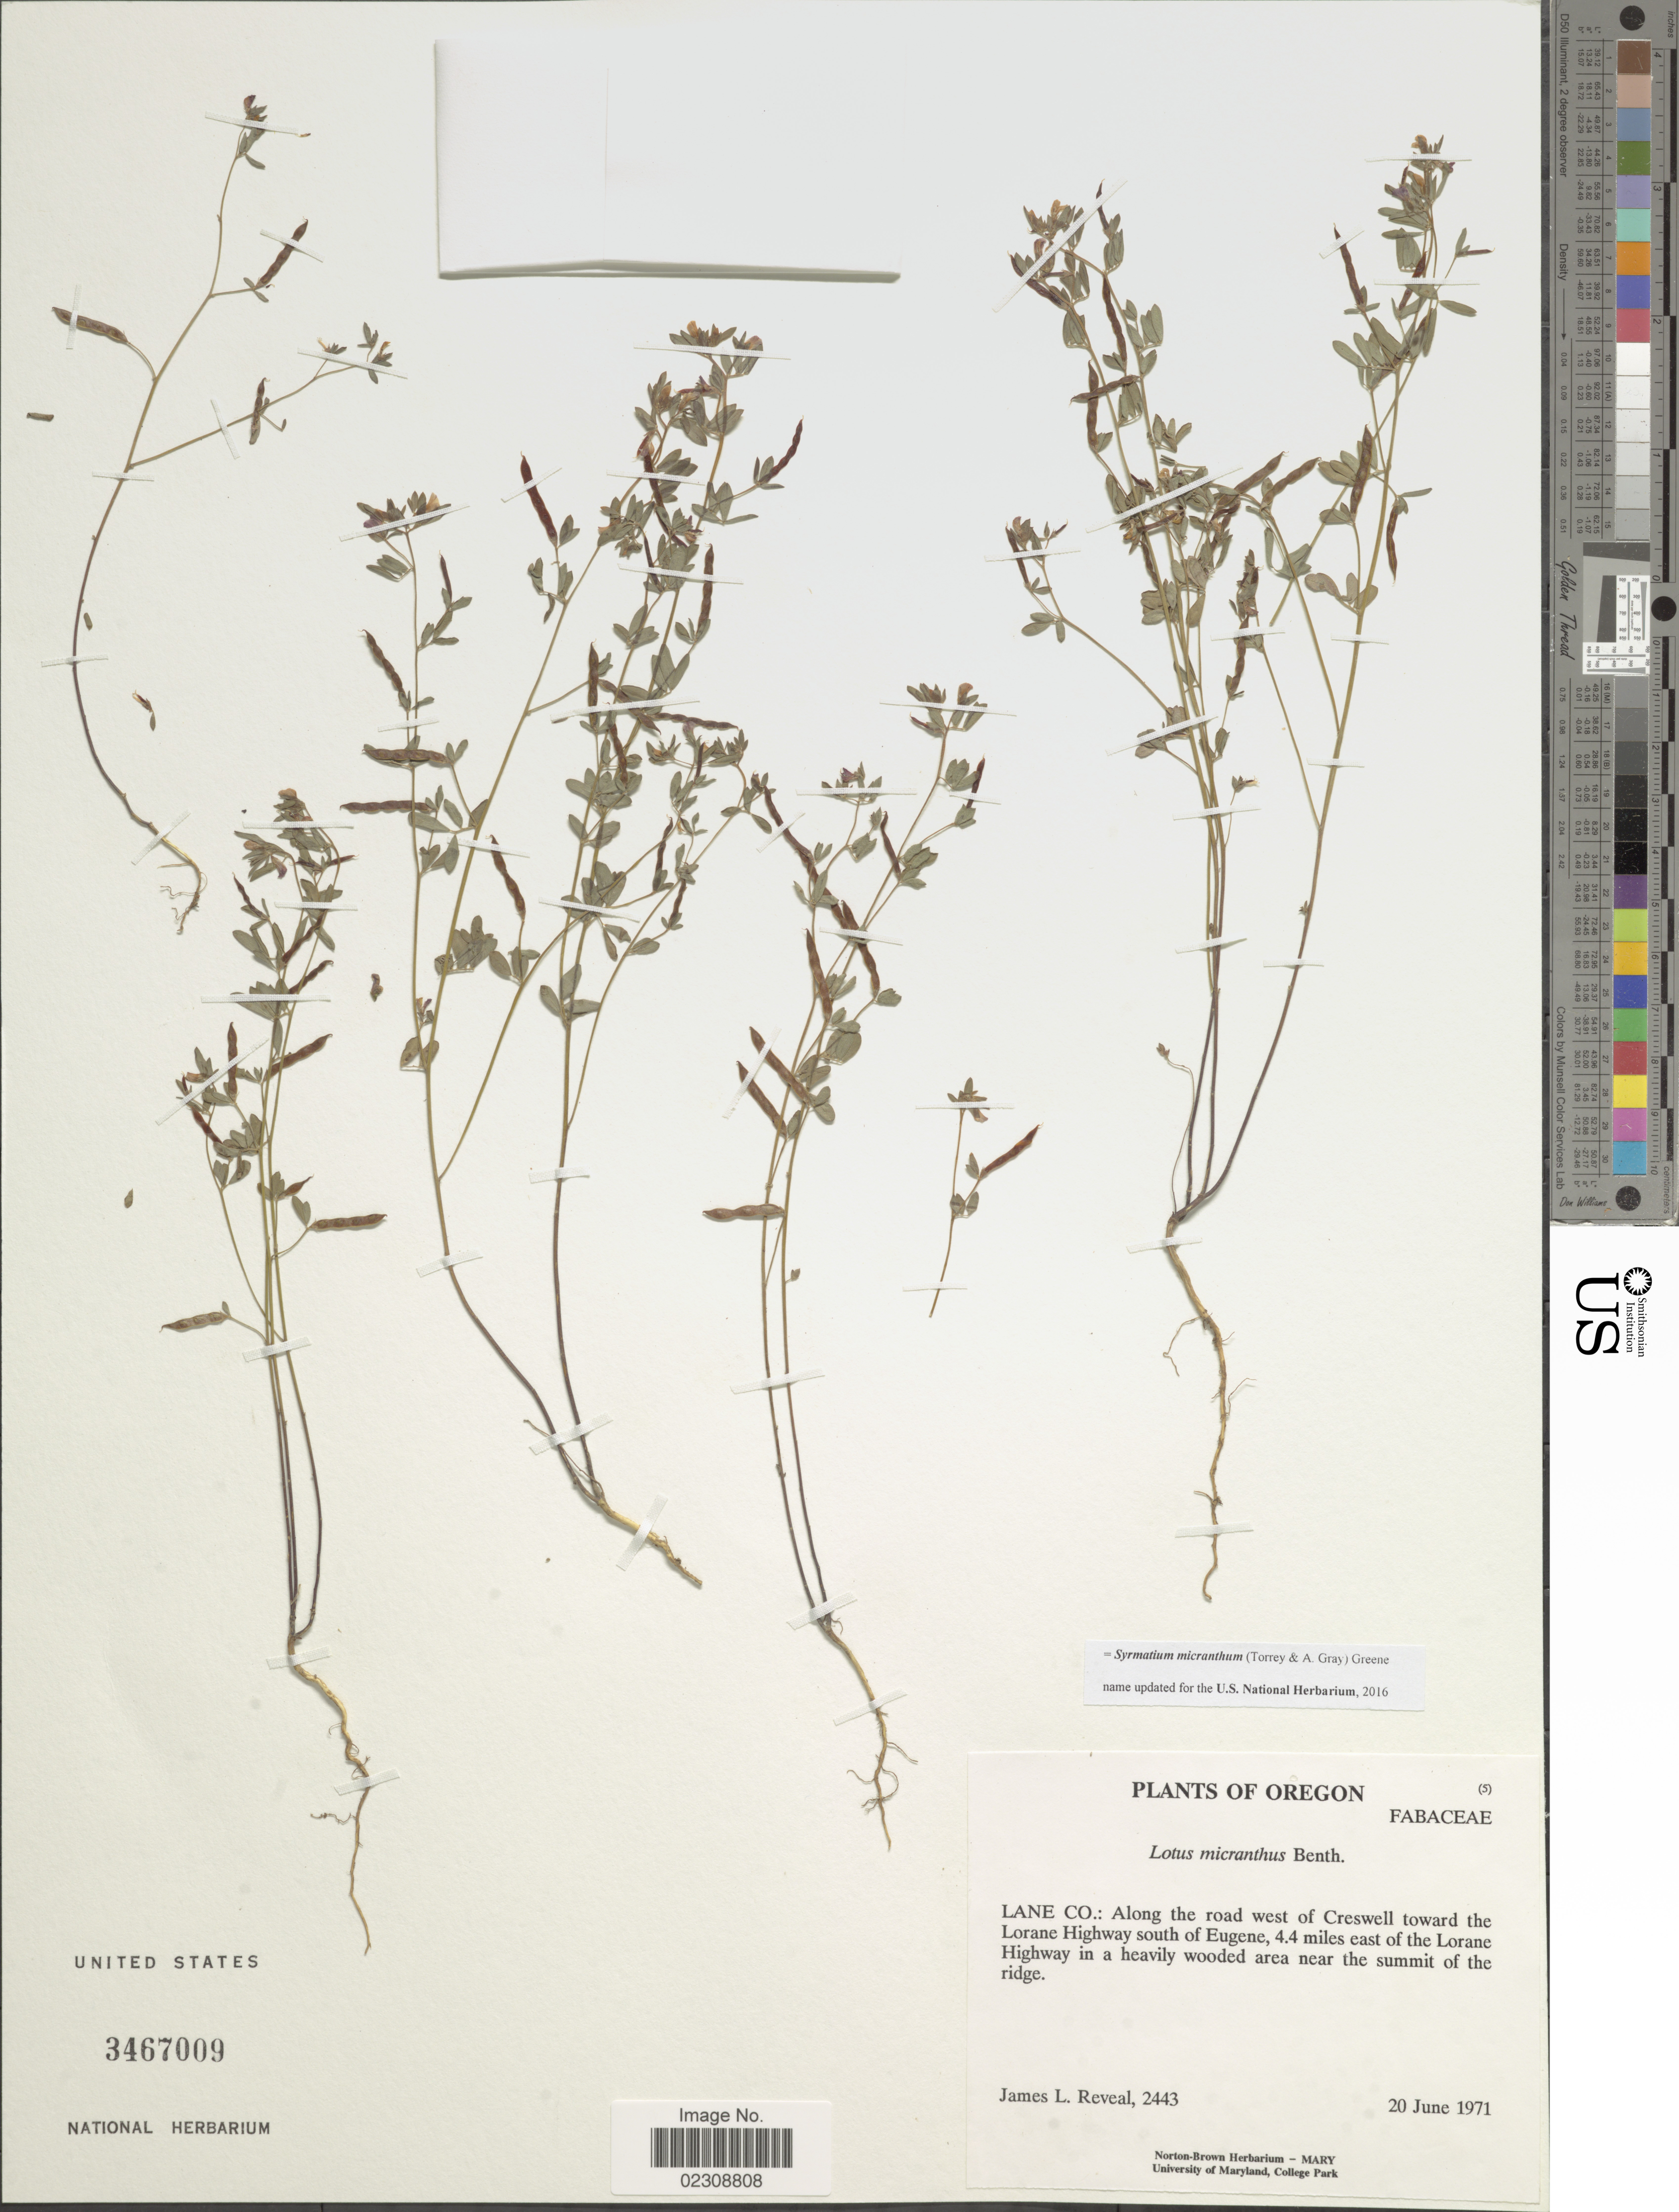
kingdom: Plantae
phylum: Tracheophyta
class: Magnoliopsida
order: Fabales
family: Fabaceae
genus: Syrmatium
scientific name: Syrmatium micranthum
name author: (Torr. & A. Gray) Greene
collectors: J. L. Reveal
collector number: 2443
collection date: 1971-06-20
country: United States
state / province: Oregon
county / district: Lane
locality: Lane Co.: Along the road west of Creswell toward the Lorane Highway south of Eugene, 4.4 miles east of the Lorane Highway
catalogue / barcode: US 3467009